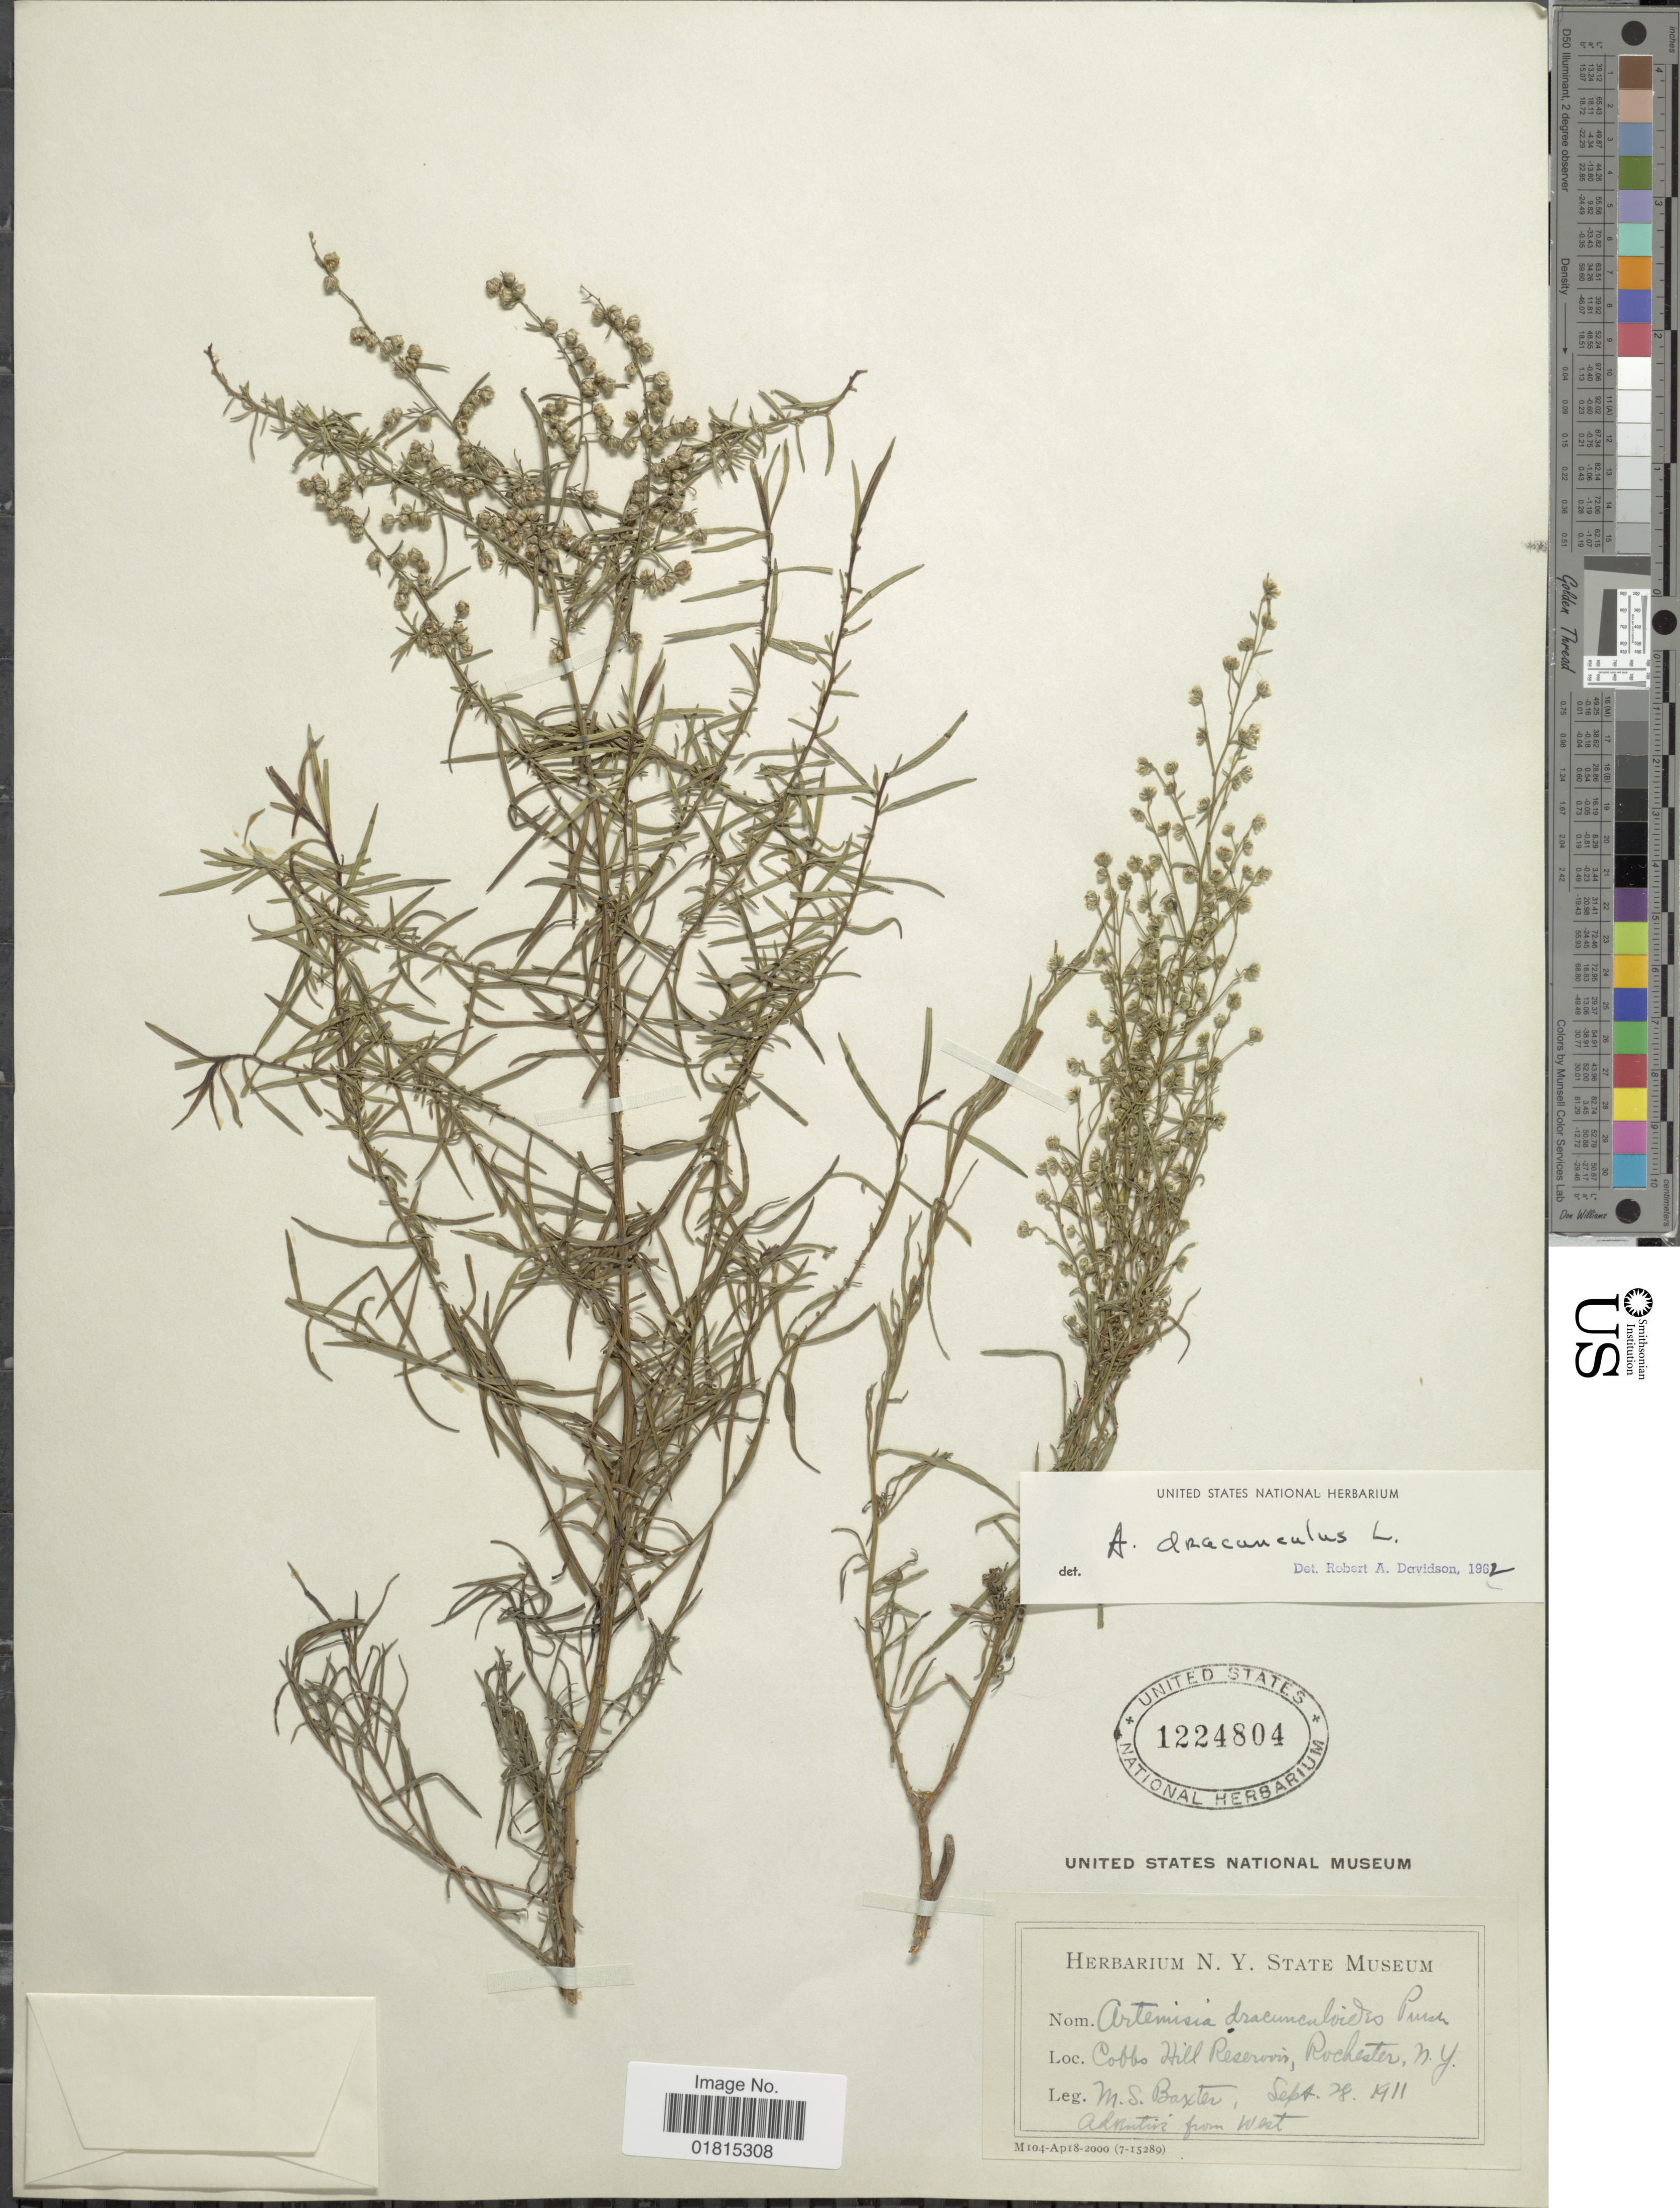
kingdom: Plantae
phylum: Tracheophyta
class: Magnoliopsida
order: Asterales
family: Asteraceae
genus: Artemisia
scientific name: Artemisia dracunculoides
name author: Pursh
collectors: M. Baxter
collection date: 1911-09-28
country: United States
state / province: New York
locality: Cobbo Hill Reservoir, Rochester, N.Y.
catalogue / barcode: US 1224804